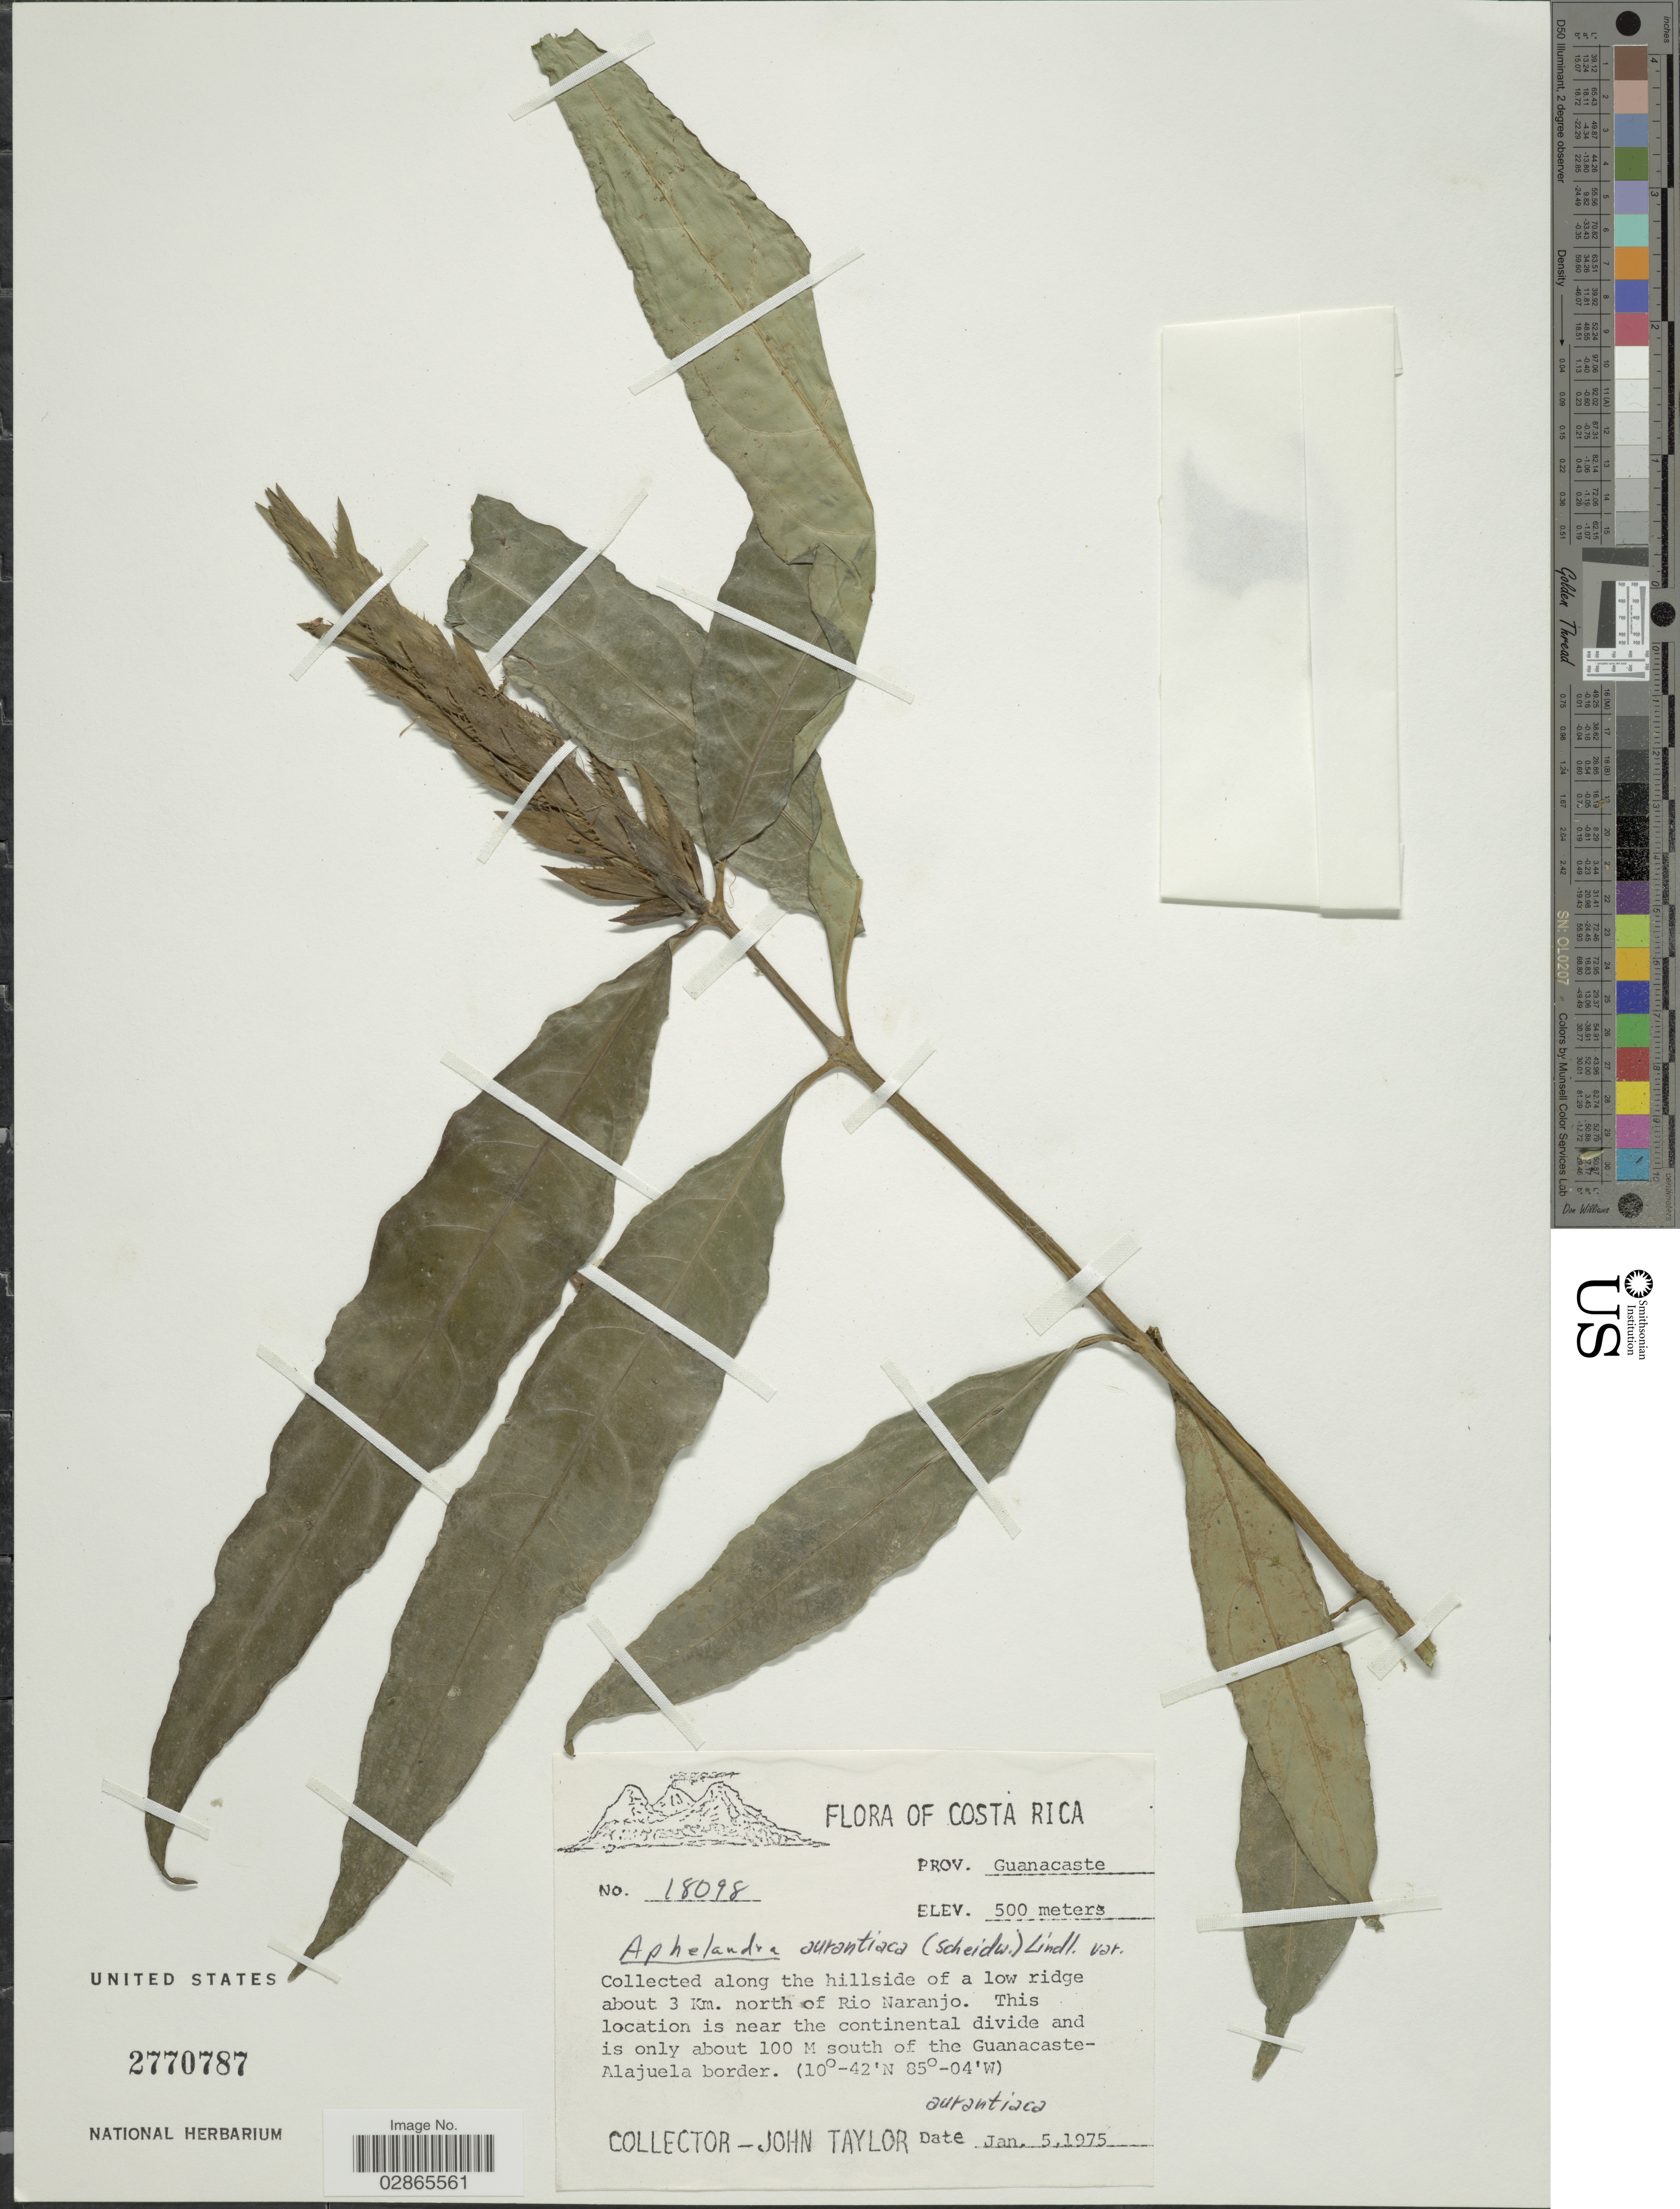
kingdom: Plantae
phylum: Tracheophyta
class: Magnoliopsida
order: Lamiales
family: Acanthaceae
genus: Aphelandra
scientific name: Aphelandra aurantiaca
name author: (Scheidw.) Lindl.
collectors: J. Taylor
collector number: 18098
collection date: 1975-01-05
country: Costa Rica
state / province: Guanacaste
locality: Along the hillside of a low ridge about 3 Km. north of Rio Naranjo, near the continental divide and is only about 100 M south of the Guanacaste-Alajuela border.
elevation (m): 500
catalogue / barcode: US 2770787